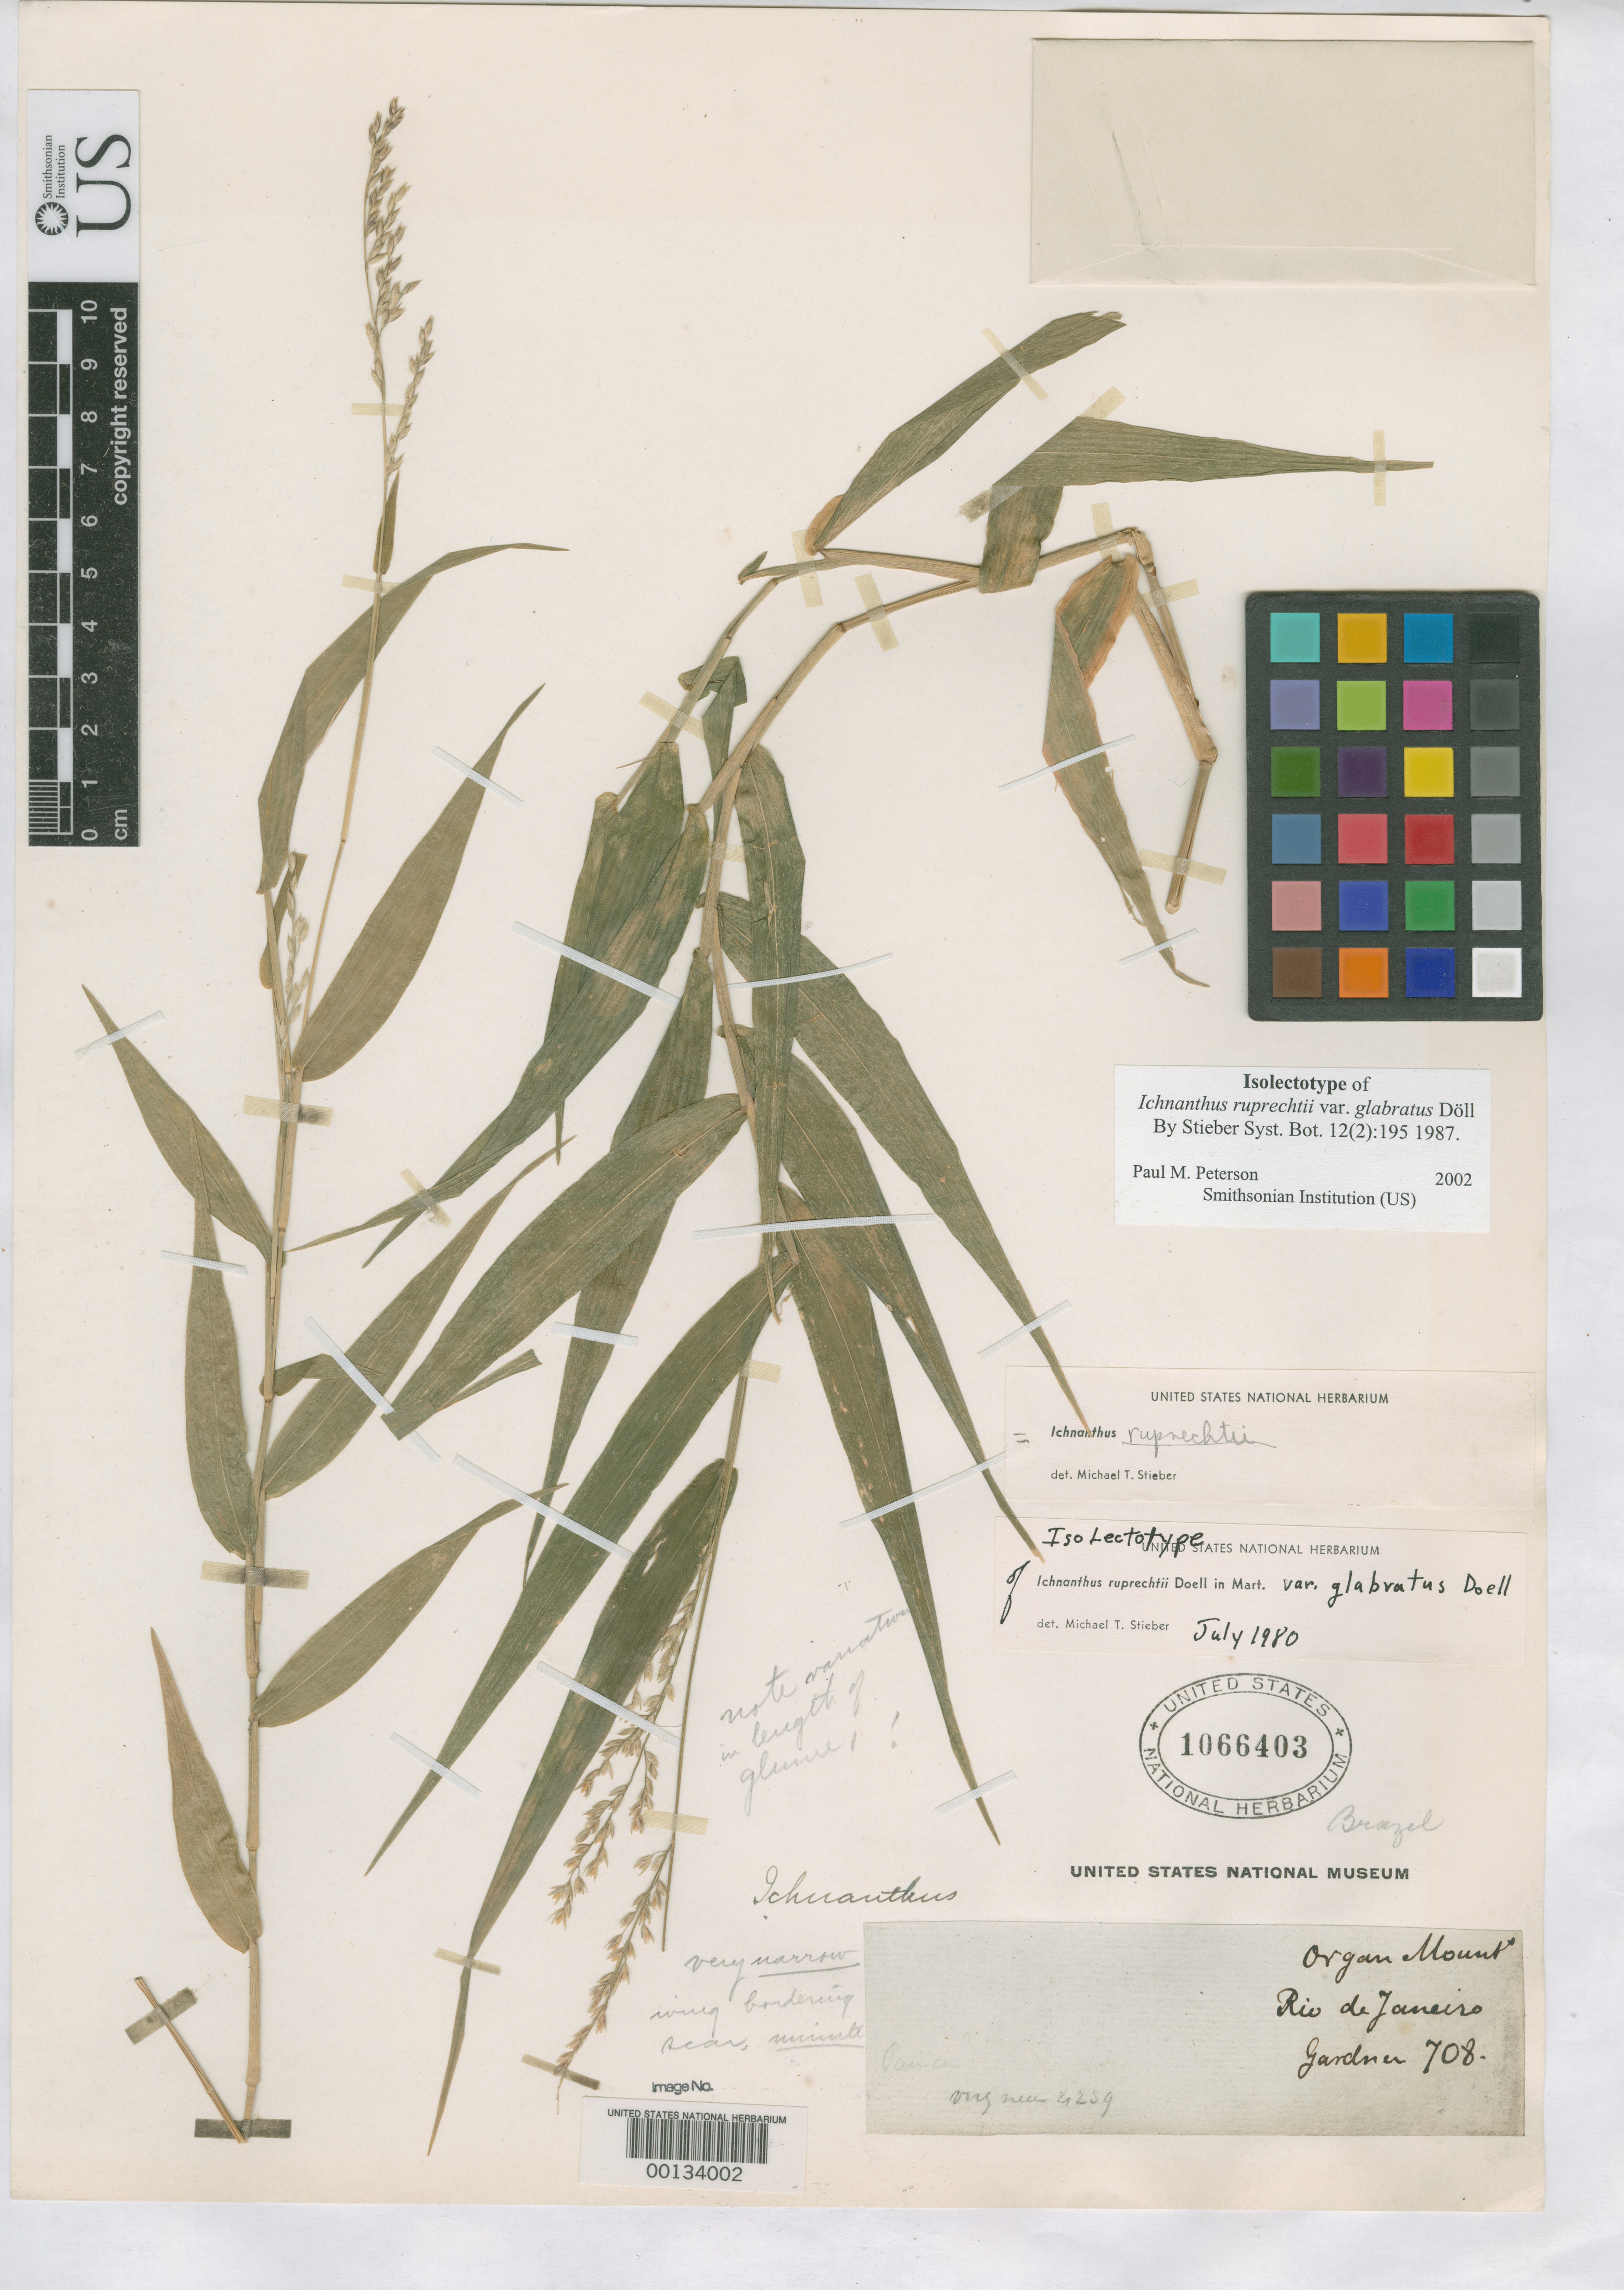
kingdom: Plantae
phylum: Tracheophyta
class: Liliopsida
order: Poales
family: Poaceae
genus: Ichnanthus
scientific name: Ichnanthus ruprechtii var. glabratus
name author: Döll in Mart.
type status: Isolectotype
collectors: G. Gardner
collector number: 708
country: Brazil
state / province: Rio de Janeiro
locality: Organ Mt.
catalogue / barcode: US 1066403